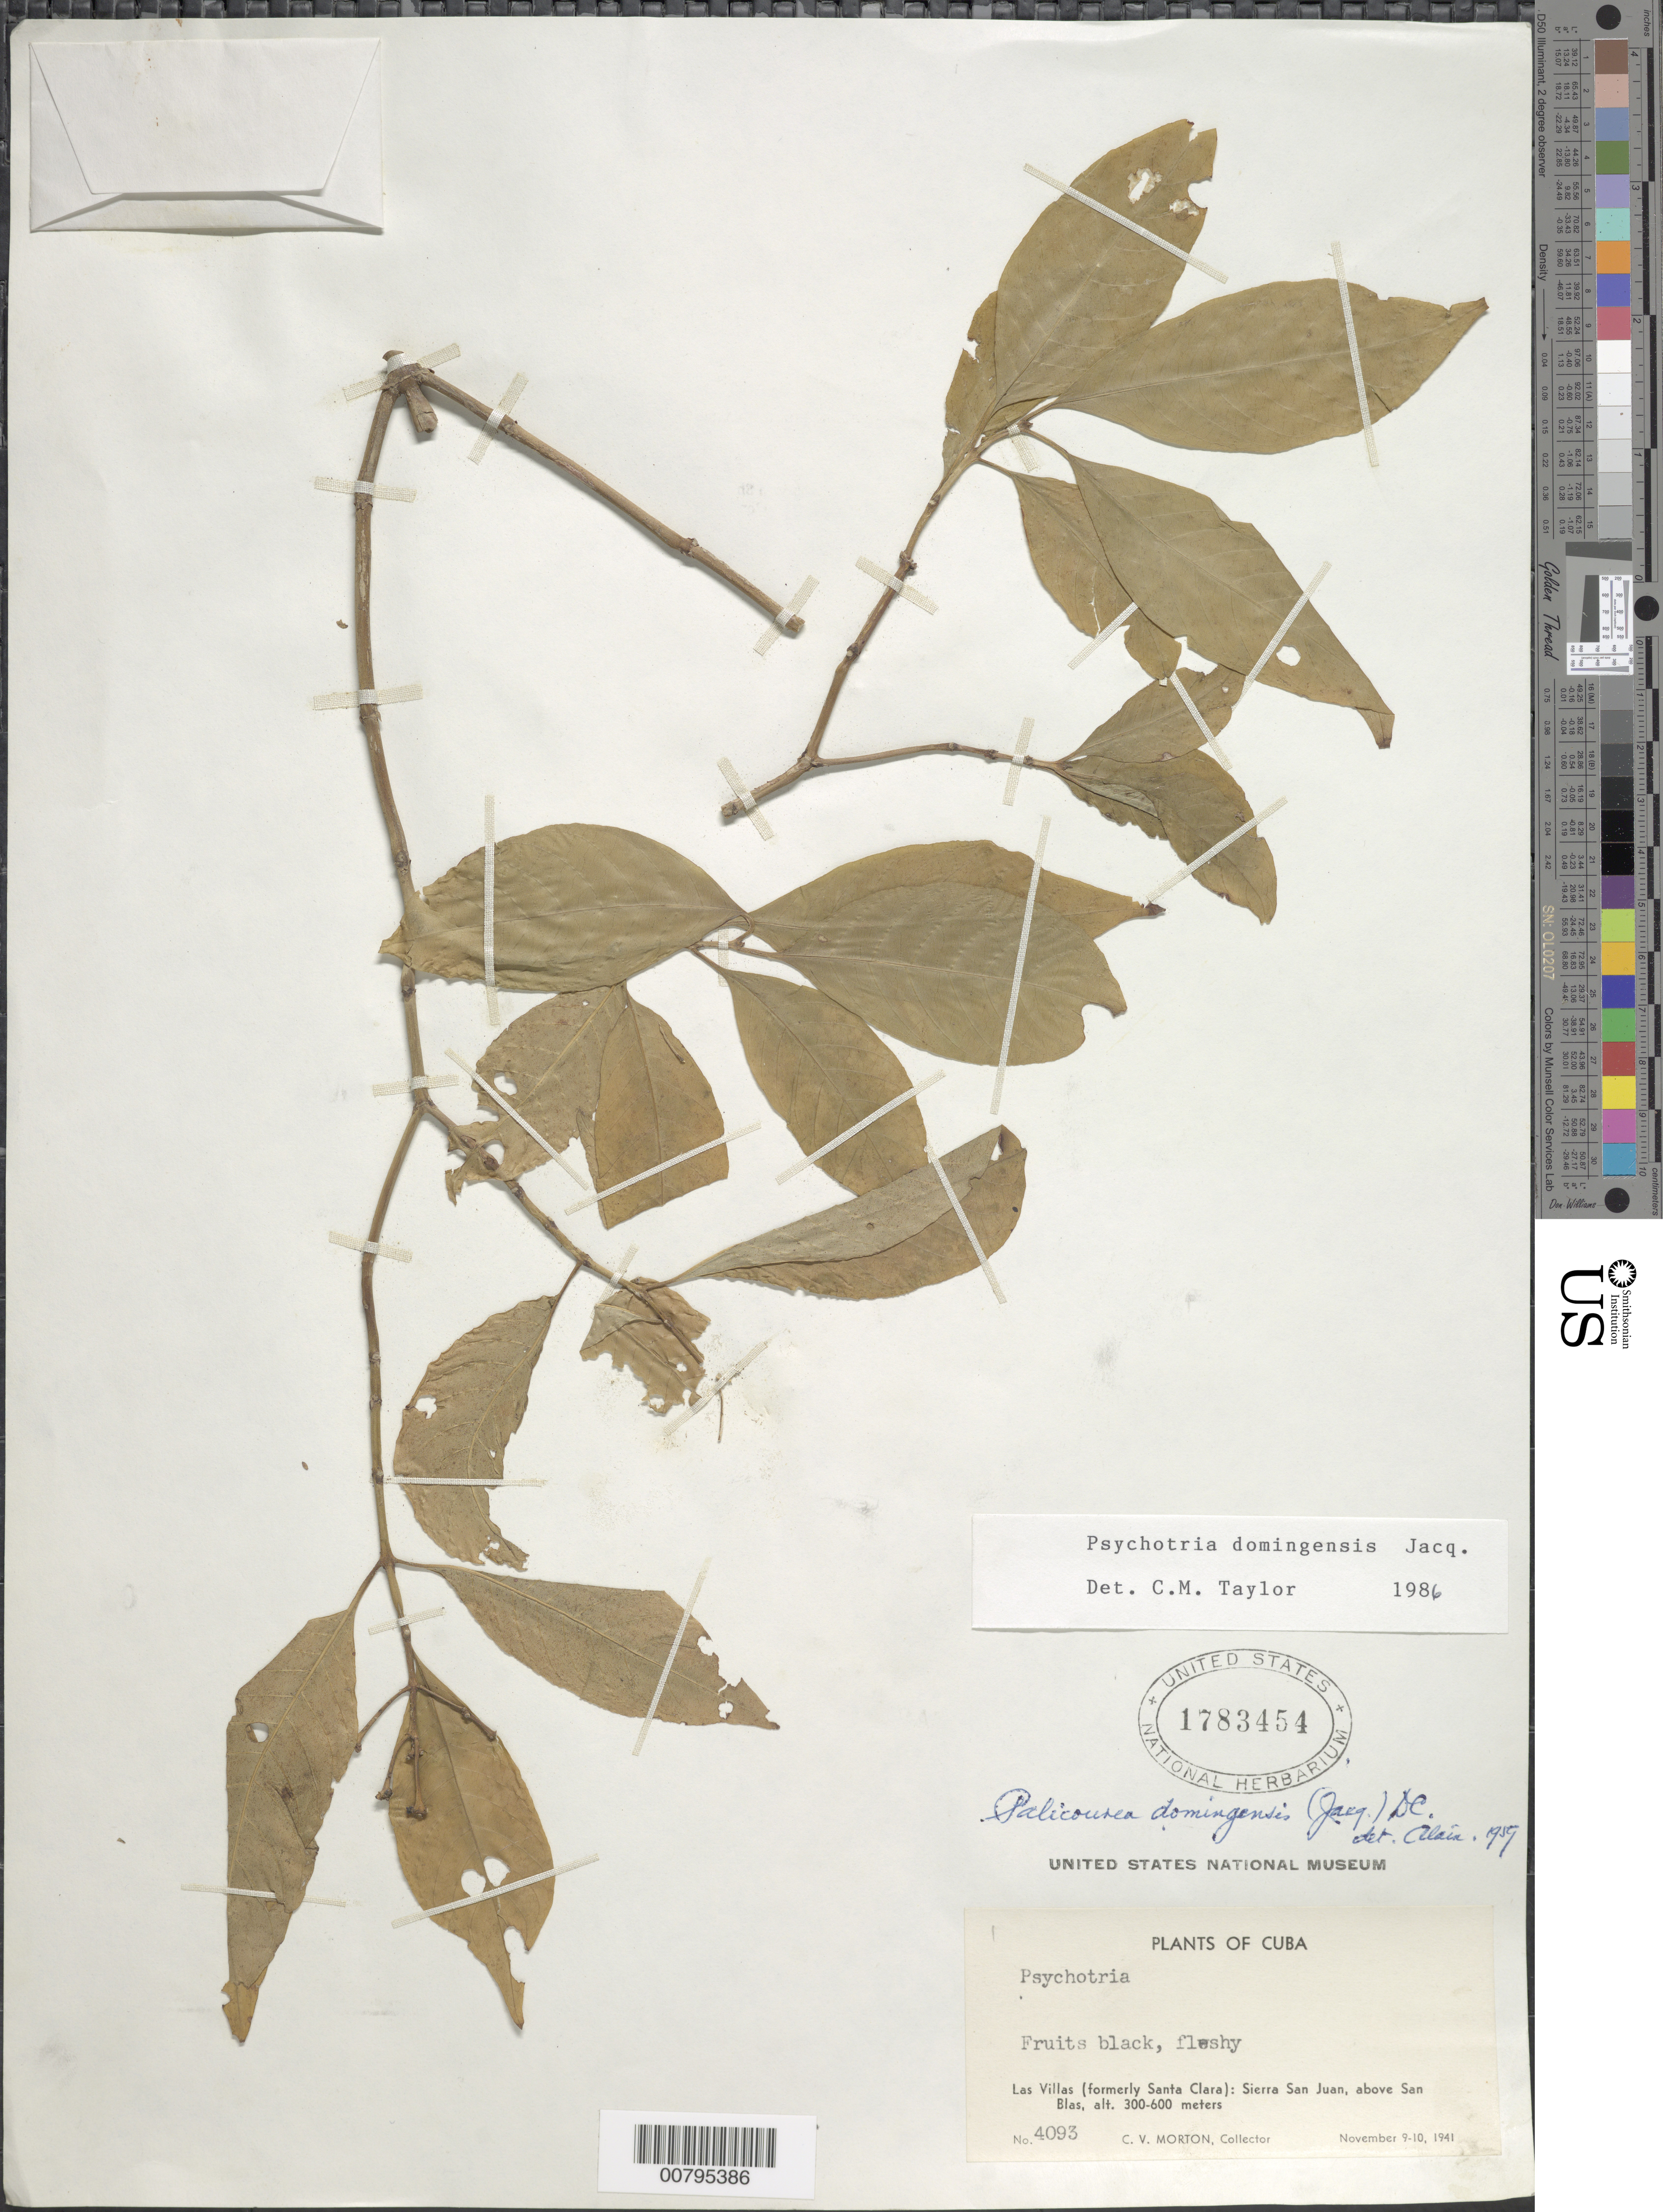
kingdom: Plantae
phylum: Tracheophyta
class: Magnoliopsida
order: Gentianales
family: Rubiaceae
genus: Psychotria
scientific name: Psychotria domingensis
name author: Jacq.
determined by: Taylor, C. V.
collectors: C. V. Morton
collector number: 4093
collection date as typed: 09 Nov 1941 to 10 Nov 1941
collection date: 1941-11-09/1941-11-10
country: Cuba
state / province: Las Villas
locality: Sierra San Juan, above San Blas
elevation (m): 300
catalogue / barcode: US 1783454